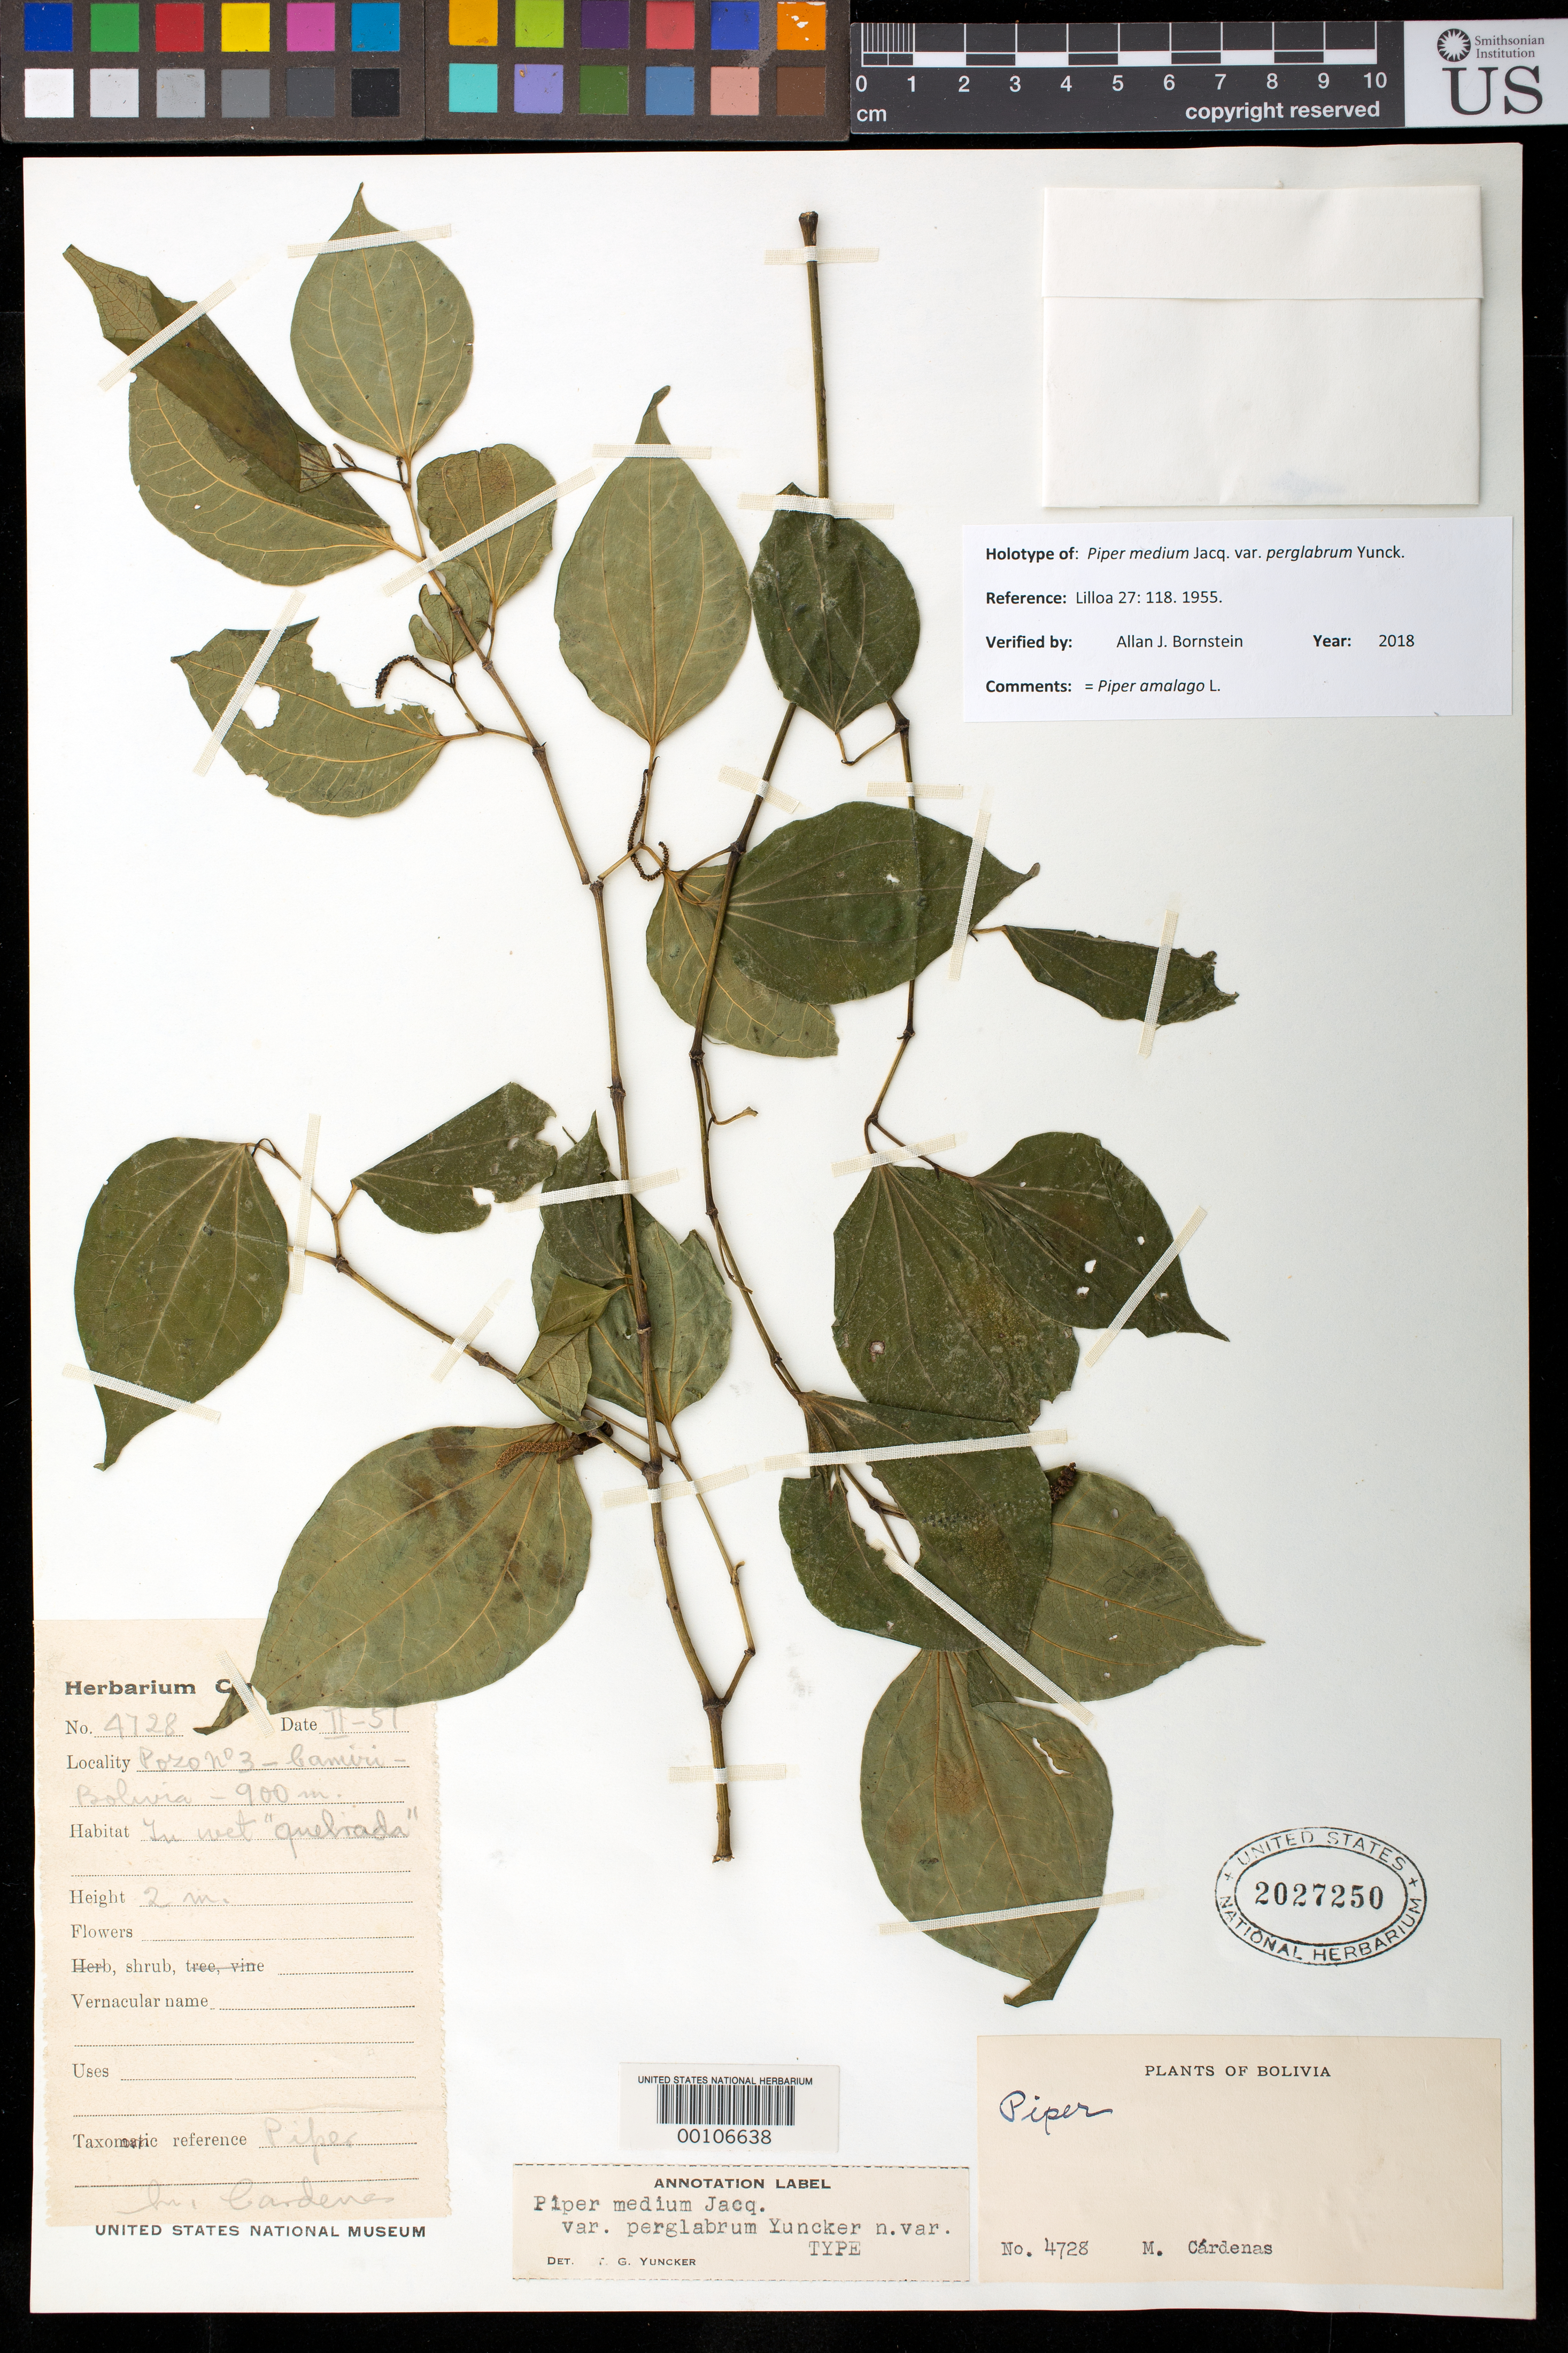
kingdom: Plantae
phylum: Tracheophyta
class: Magnoliopsida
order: Piperales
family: Piperaceae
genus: Piper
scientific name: Piper medium var. perglabrum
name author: Yunck.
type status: Holotype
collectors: M. Cárdenas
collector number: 4728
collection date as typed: Feb 1951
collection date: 1951-02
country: Bolivia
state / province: Santa Cruz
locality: Pozo no. 3 to Camiri.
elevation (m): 900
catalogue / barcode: US 2027250